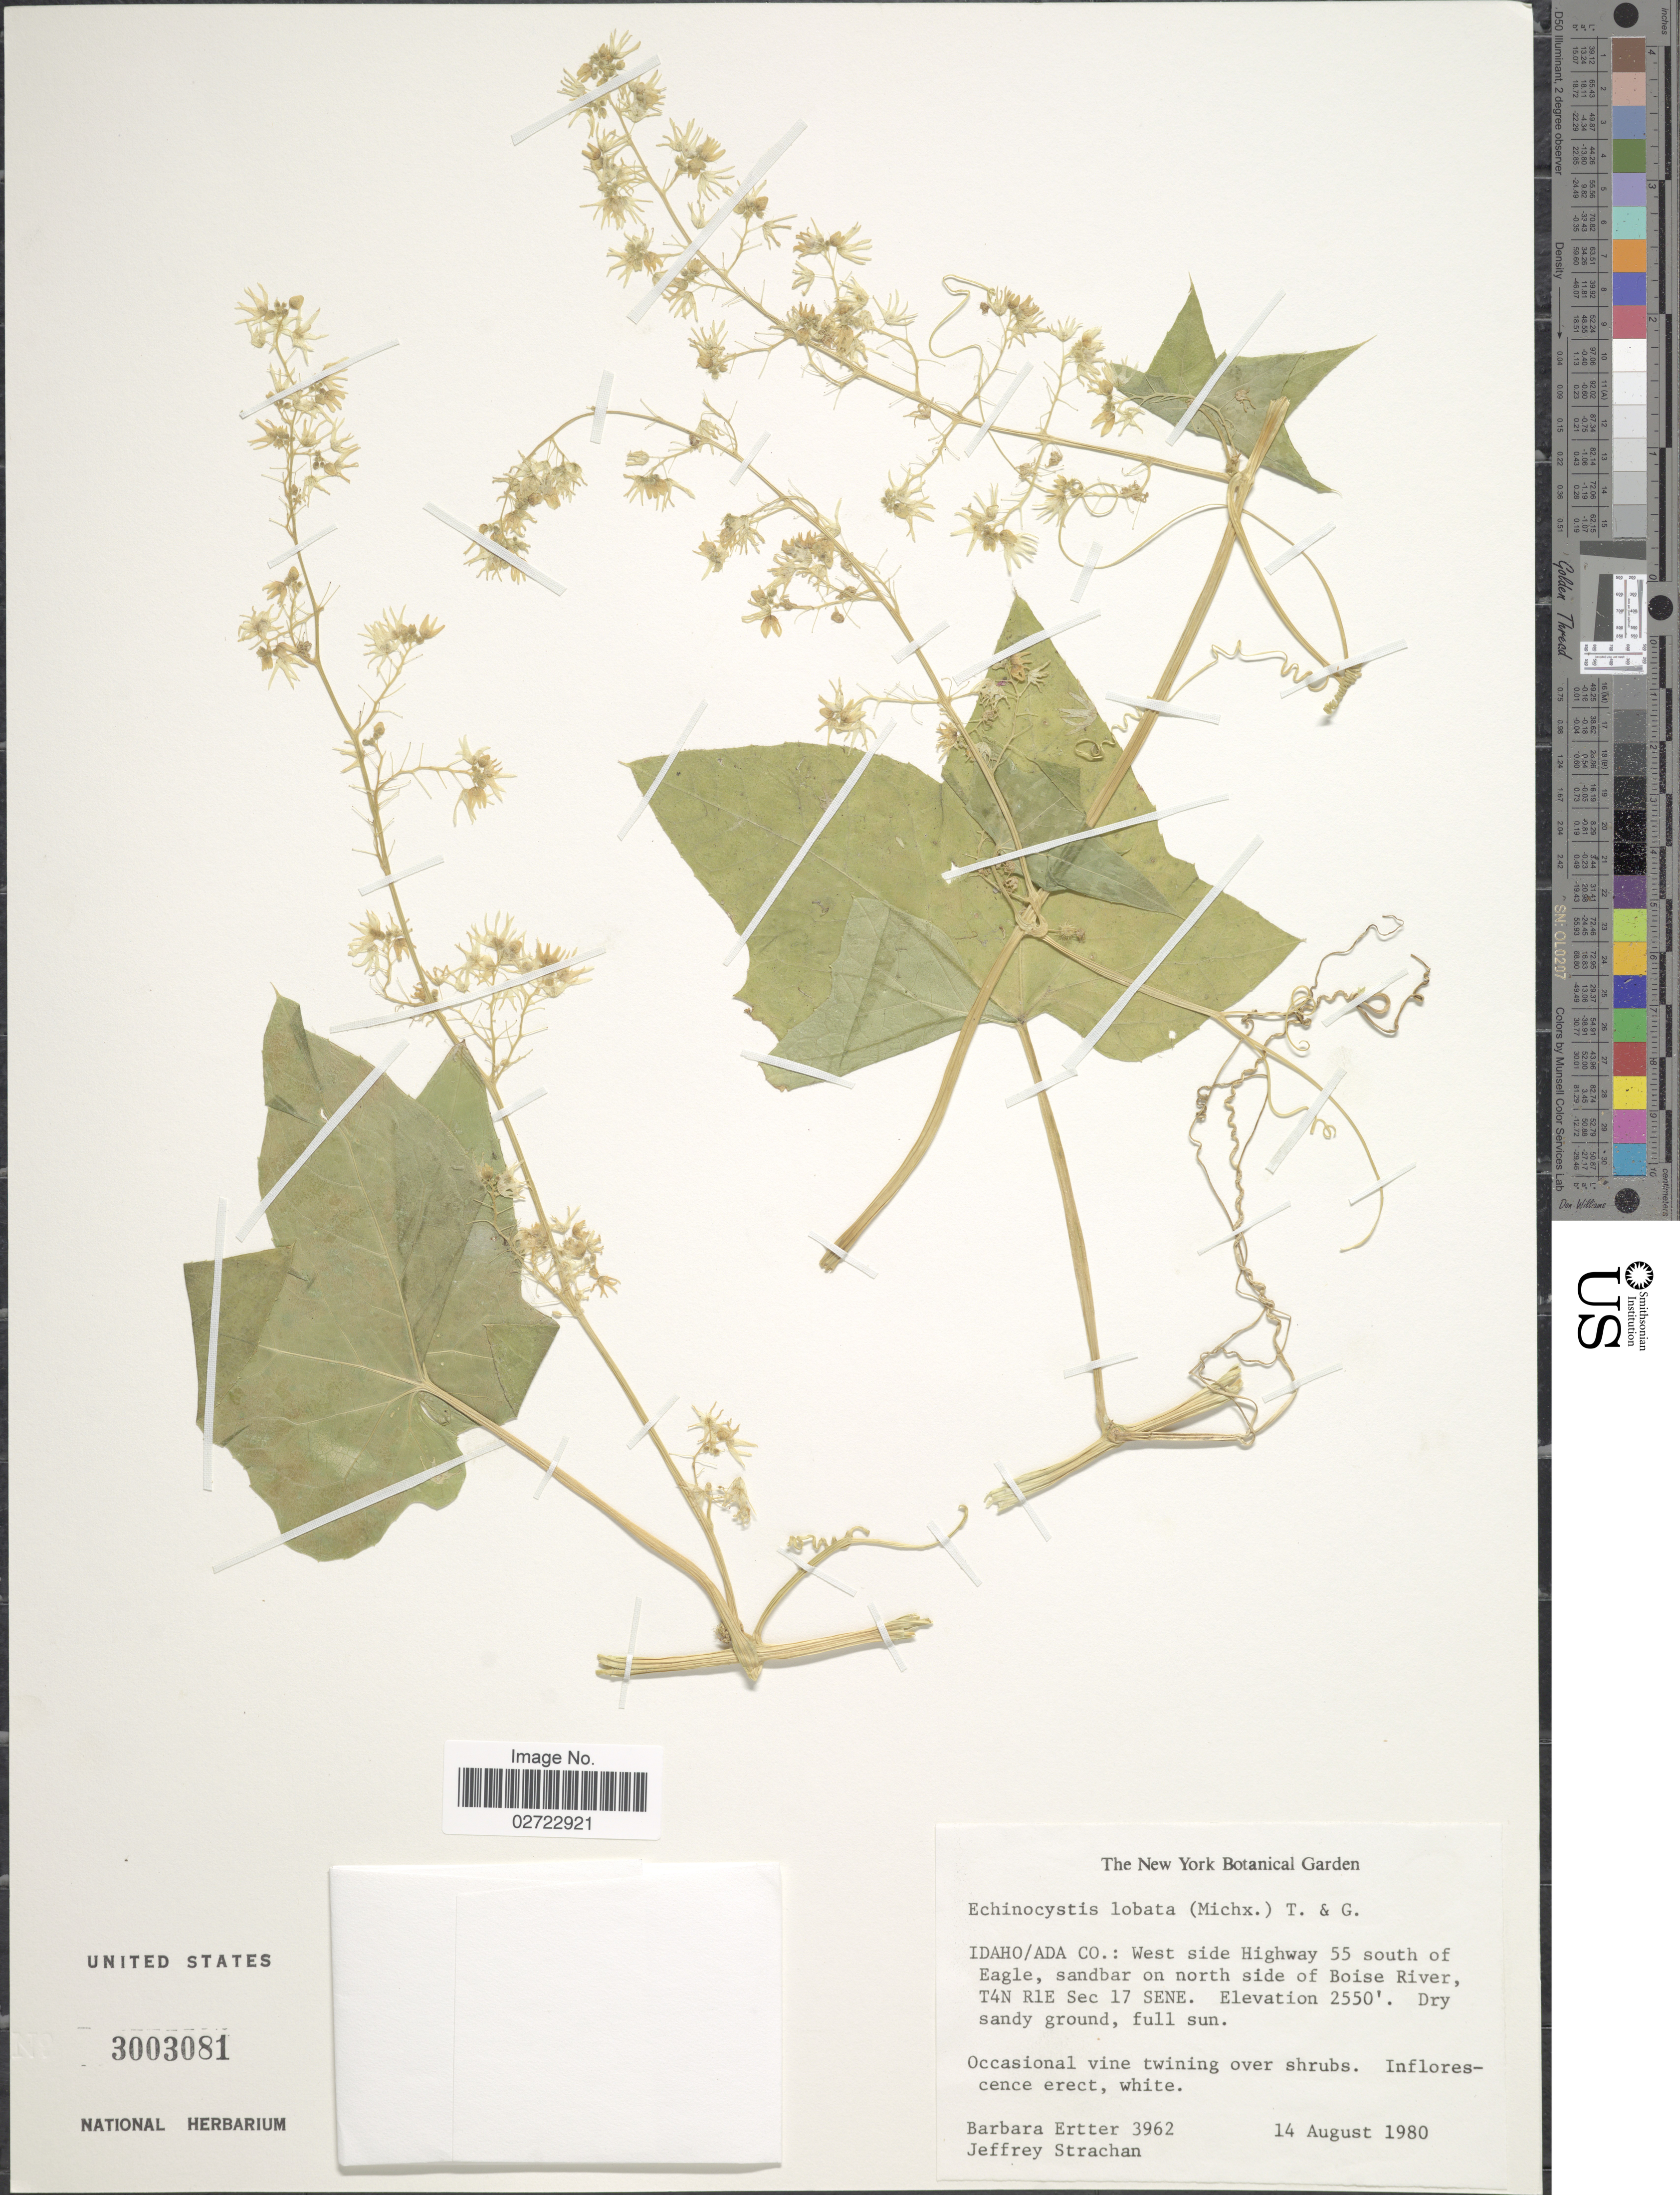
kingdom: Plantae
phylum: Tracheophyta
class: Magnoliopsida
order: Cucurbitales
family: Cucurbitaceae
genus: Echinocystis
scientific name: Echinocystis lobata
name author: (Michx.) Torr. & A. Gray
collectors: B. Ertter & J. Strachan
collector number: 3962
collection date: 1980-08-14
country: United States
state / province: Idaho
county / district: Ada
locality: West side Highway 55 south of Eagle, sandbar on north side of Boise River, T4N R1E Sec 17 SENE.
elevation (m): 777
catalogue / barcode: US 3003081